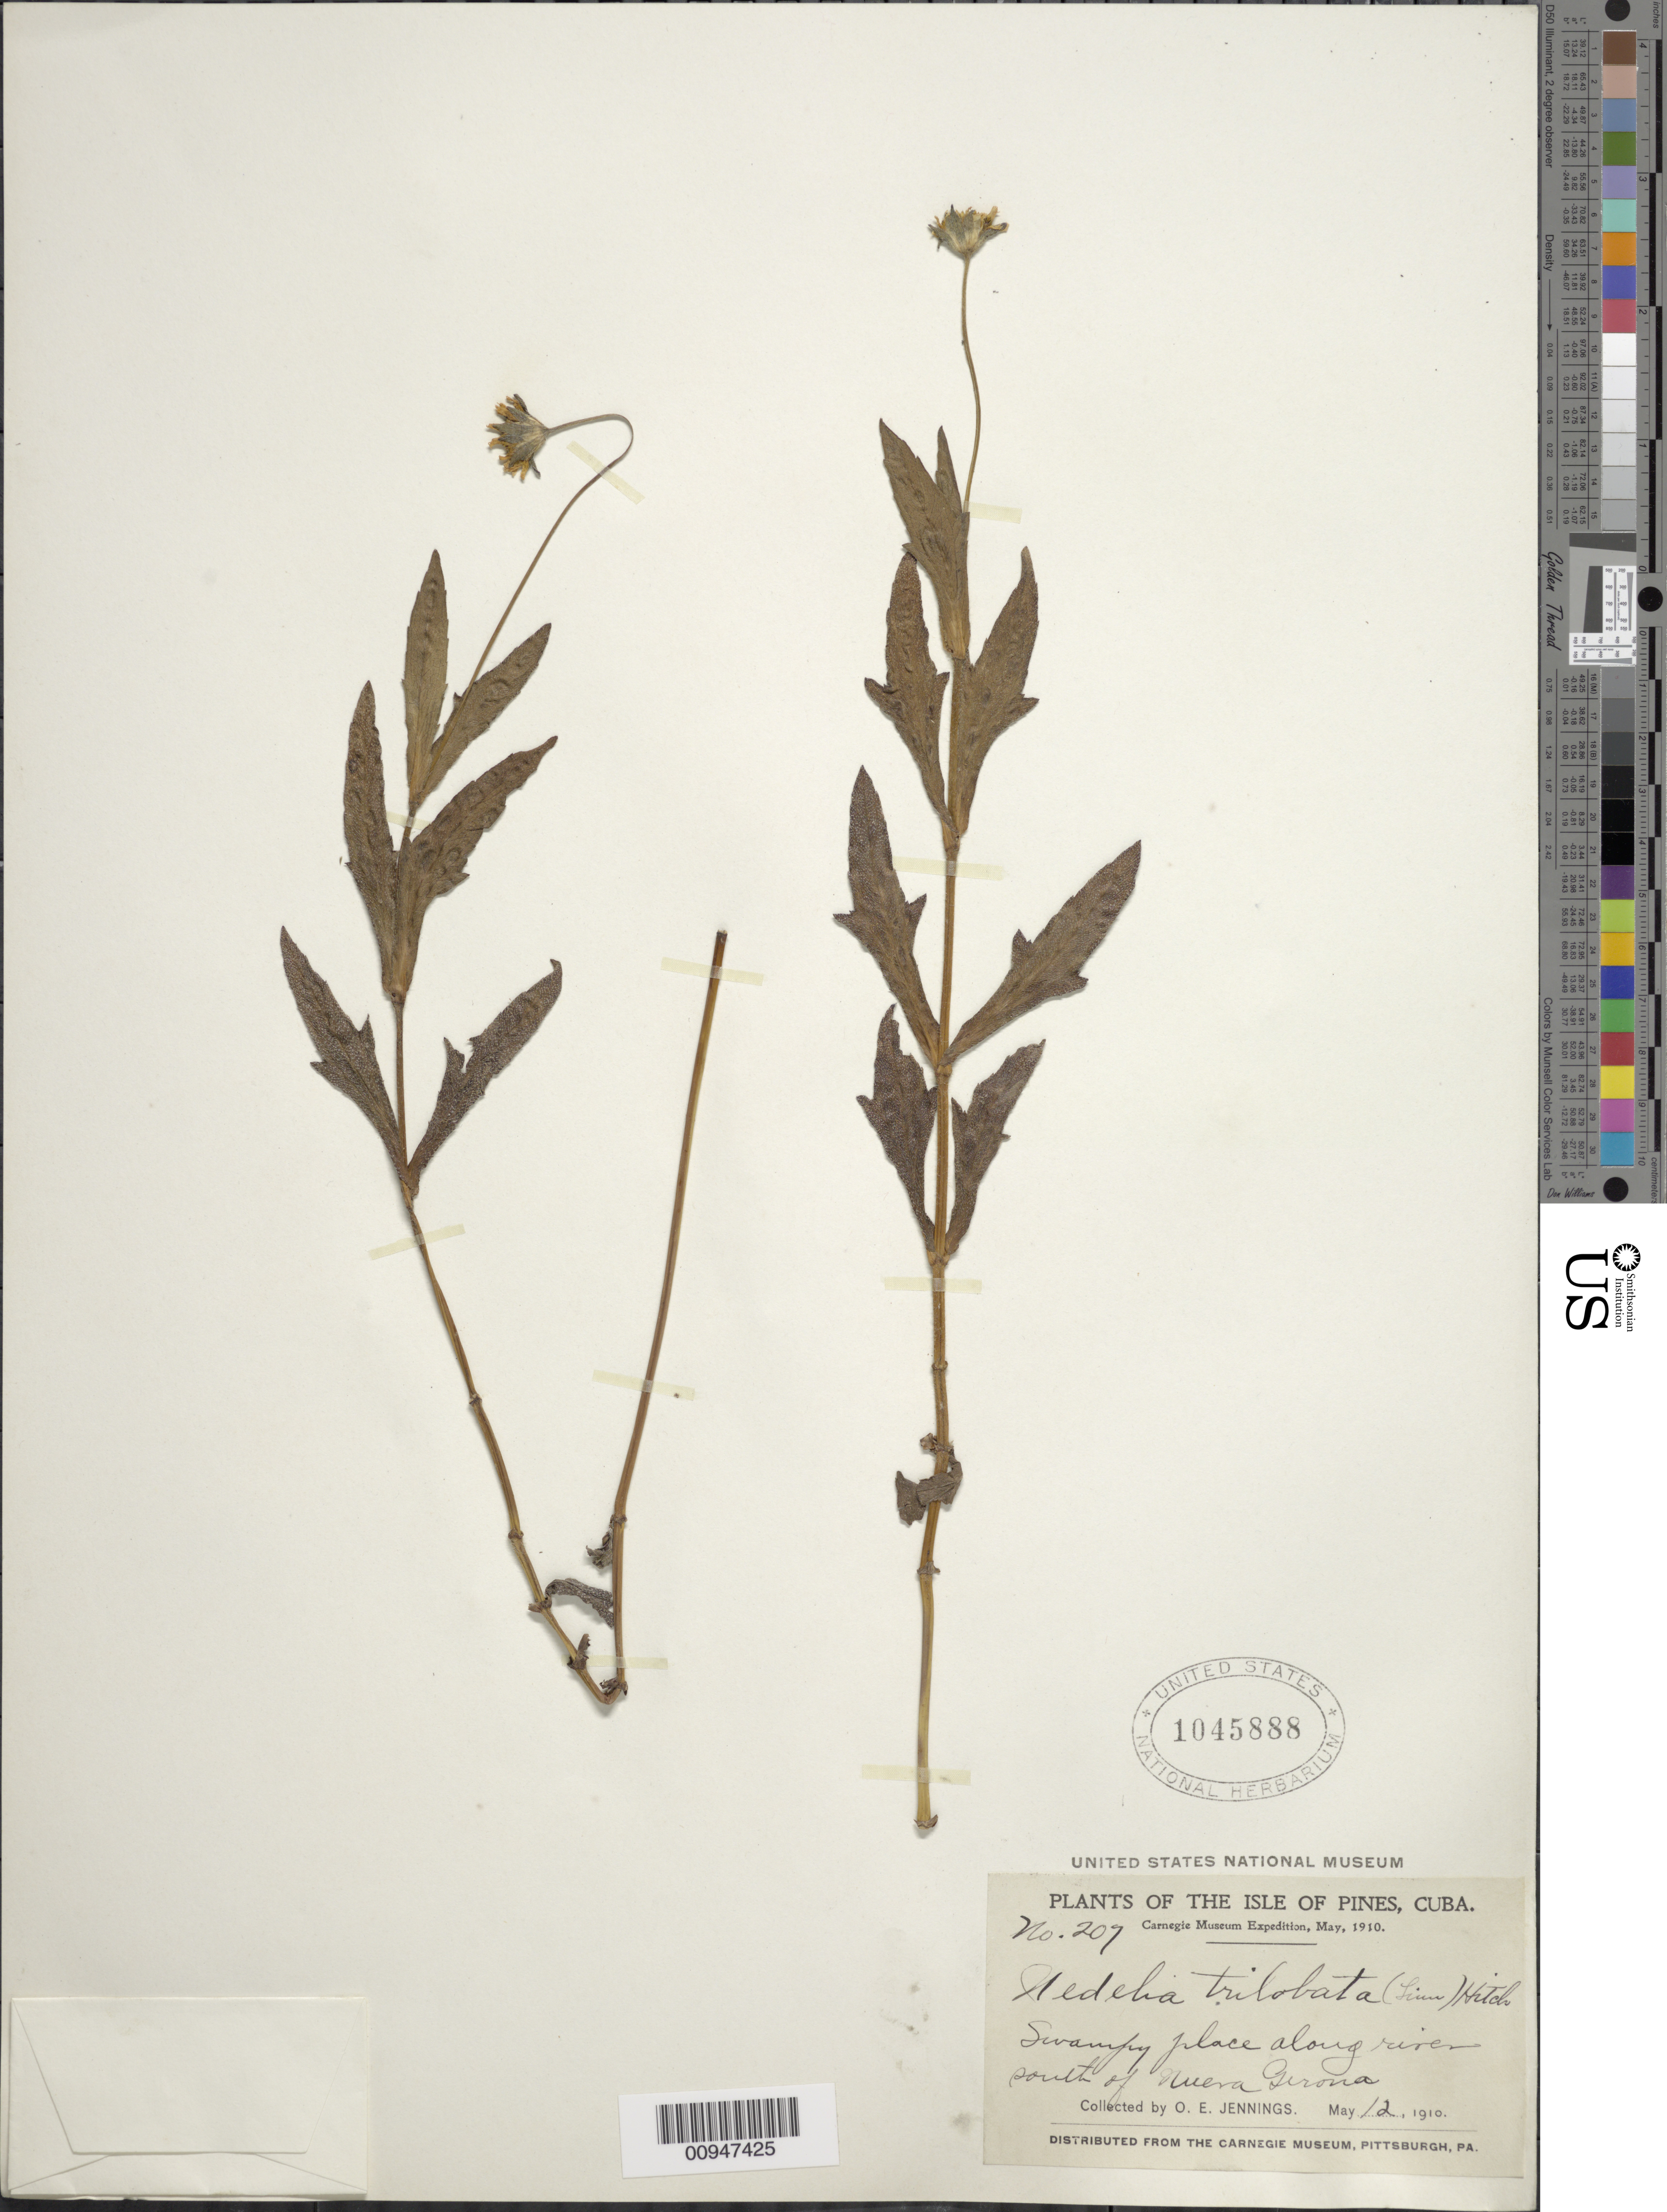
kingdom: Plantae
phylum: Tracheophyta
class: Magnoliopsida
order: Asterales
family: Asteraceae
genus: Sphagneticola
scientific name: Sphagneticola trilobata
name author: (L.) Pruski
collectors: O. E. Jennings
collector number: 209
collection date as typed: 12 May 1910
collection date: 1910-05-12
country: Cuba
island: Isla de la Juventud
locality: South of Nueva Gerona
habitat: Swampy place along river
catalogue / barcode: US 1045888